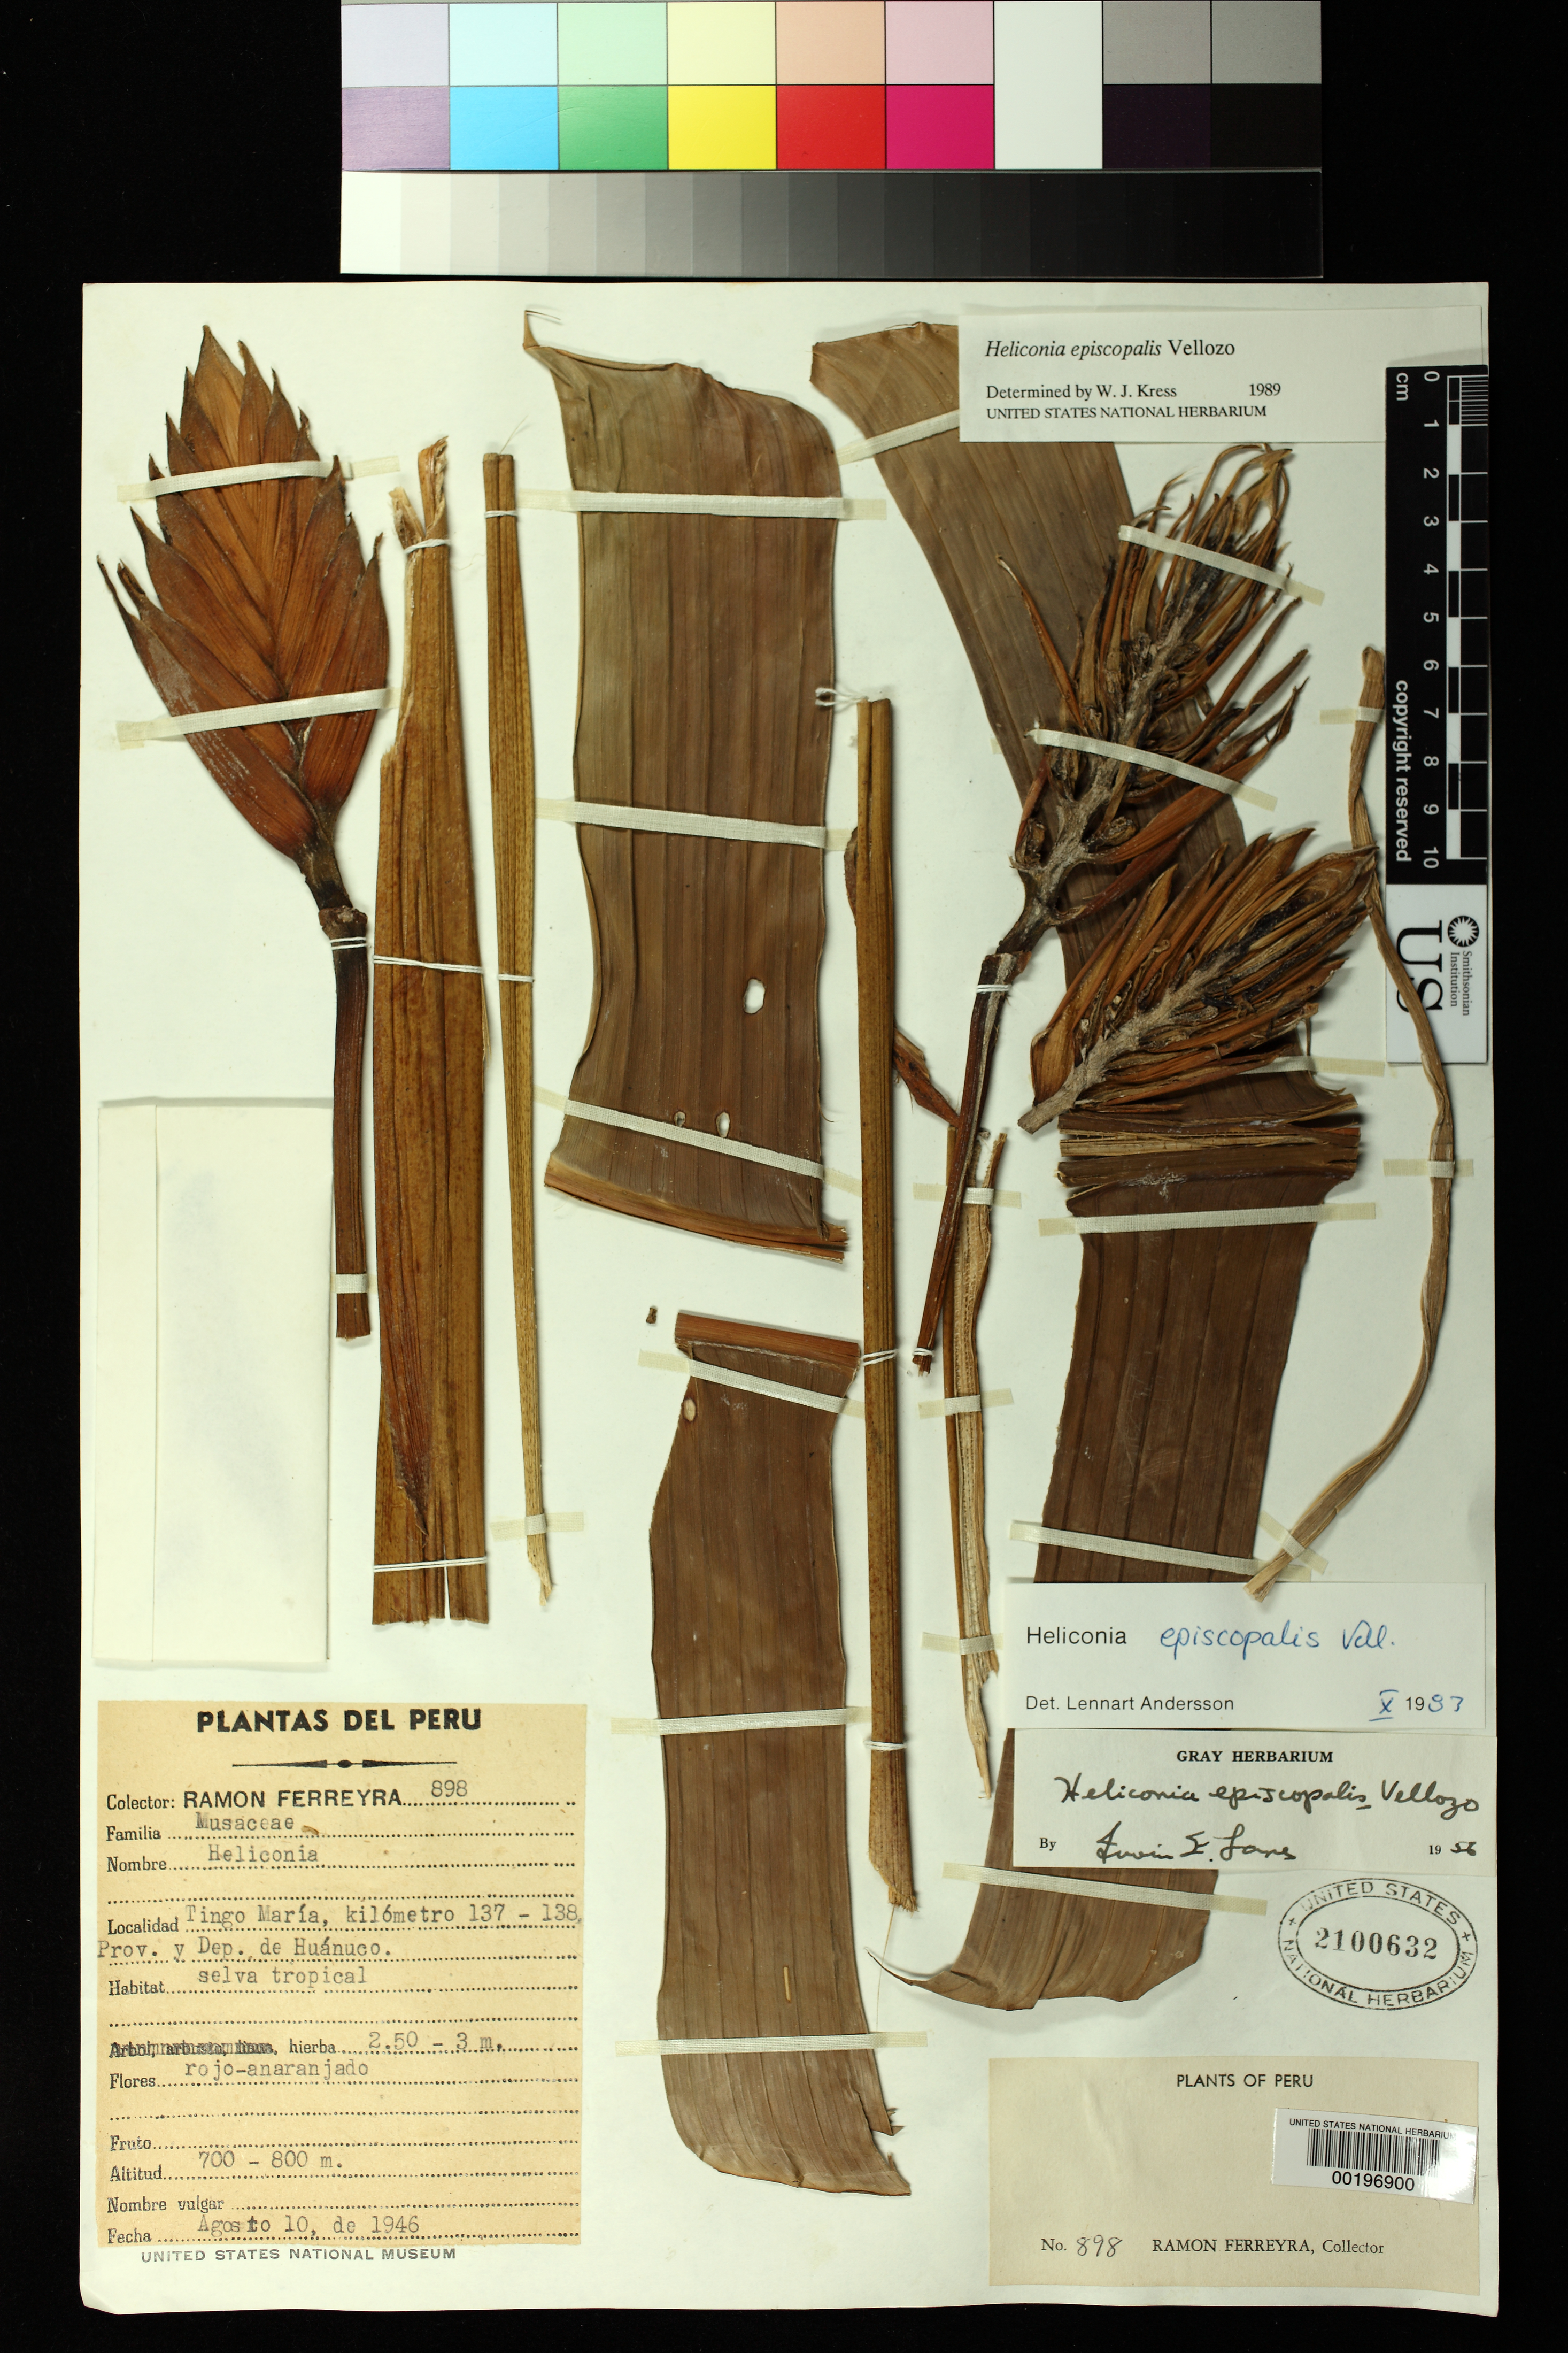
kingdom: Plantae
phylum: Tracheophyta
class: Liliopsida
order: Zingiberales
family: Heliconiaceae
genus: Heliconia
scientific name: Heliconia episcopalis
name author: Vell.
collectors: R. A. Ferreyra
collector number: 898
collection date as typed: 10 Aug 1946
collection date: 1946-08-10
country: Peru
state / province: Huánuco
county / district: Leoncio Prado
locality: Tingo María, km 137-138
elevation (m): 700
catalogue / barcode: US 2100632